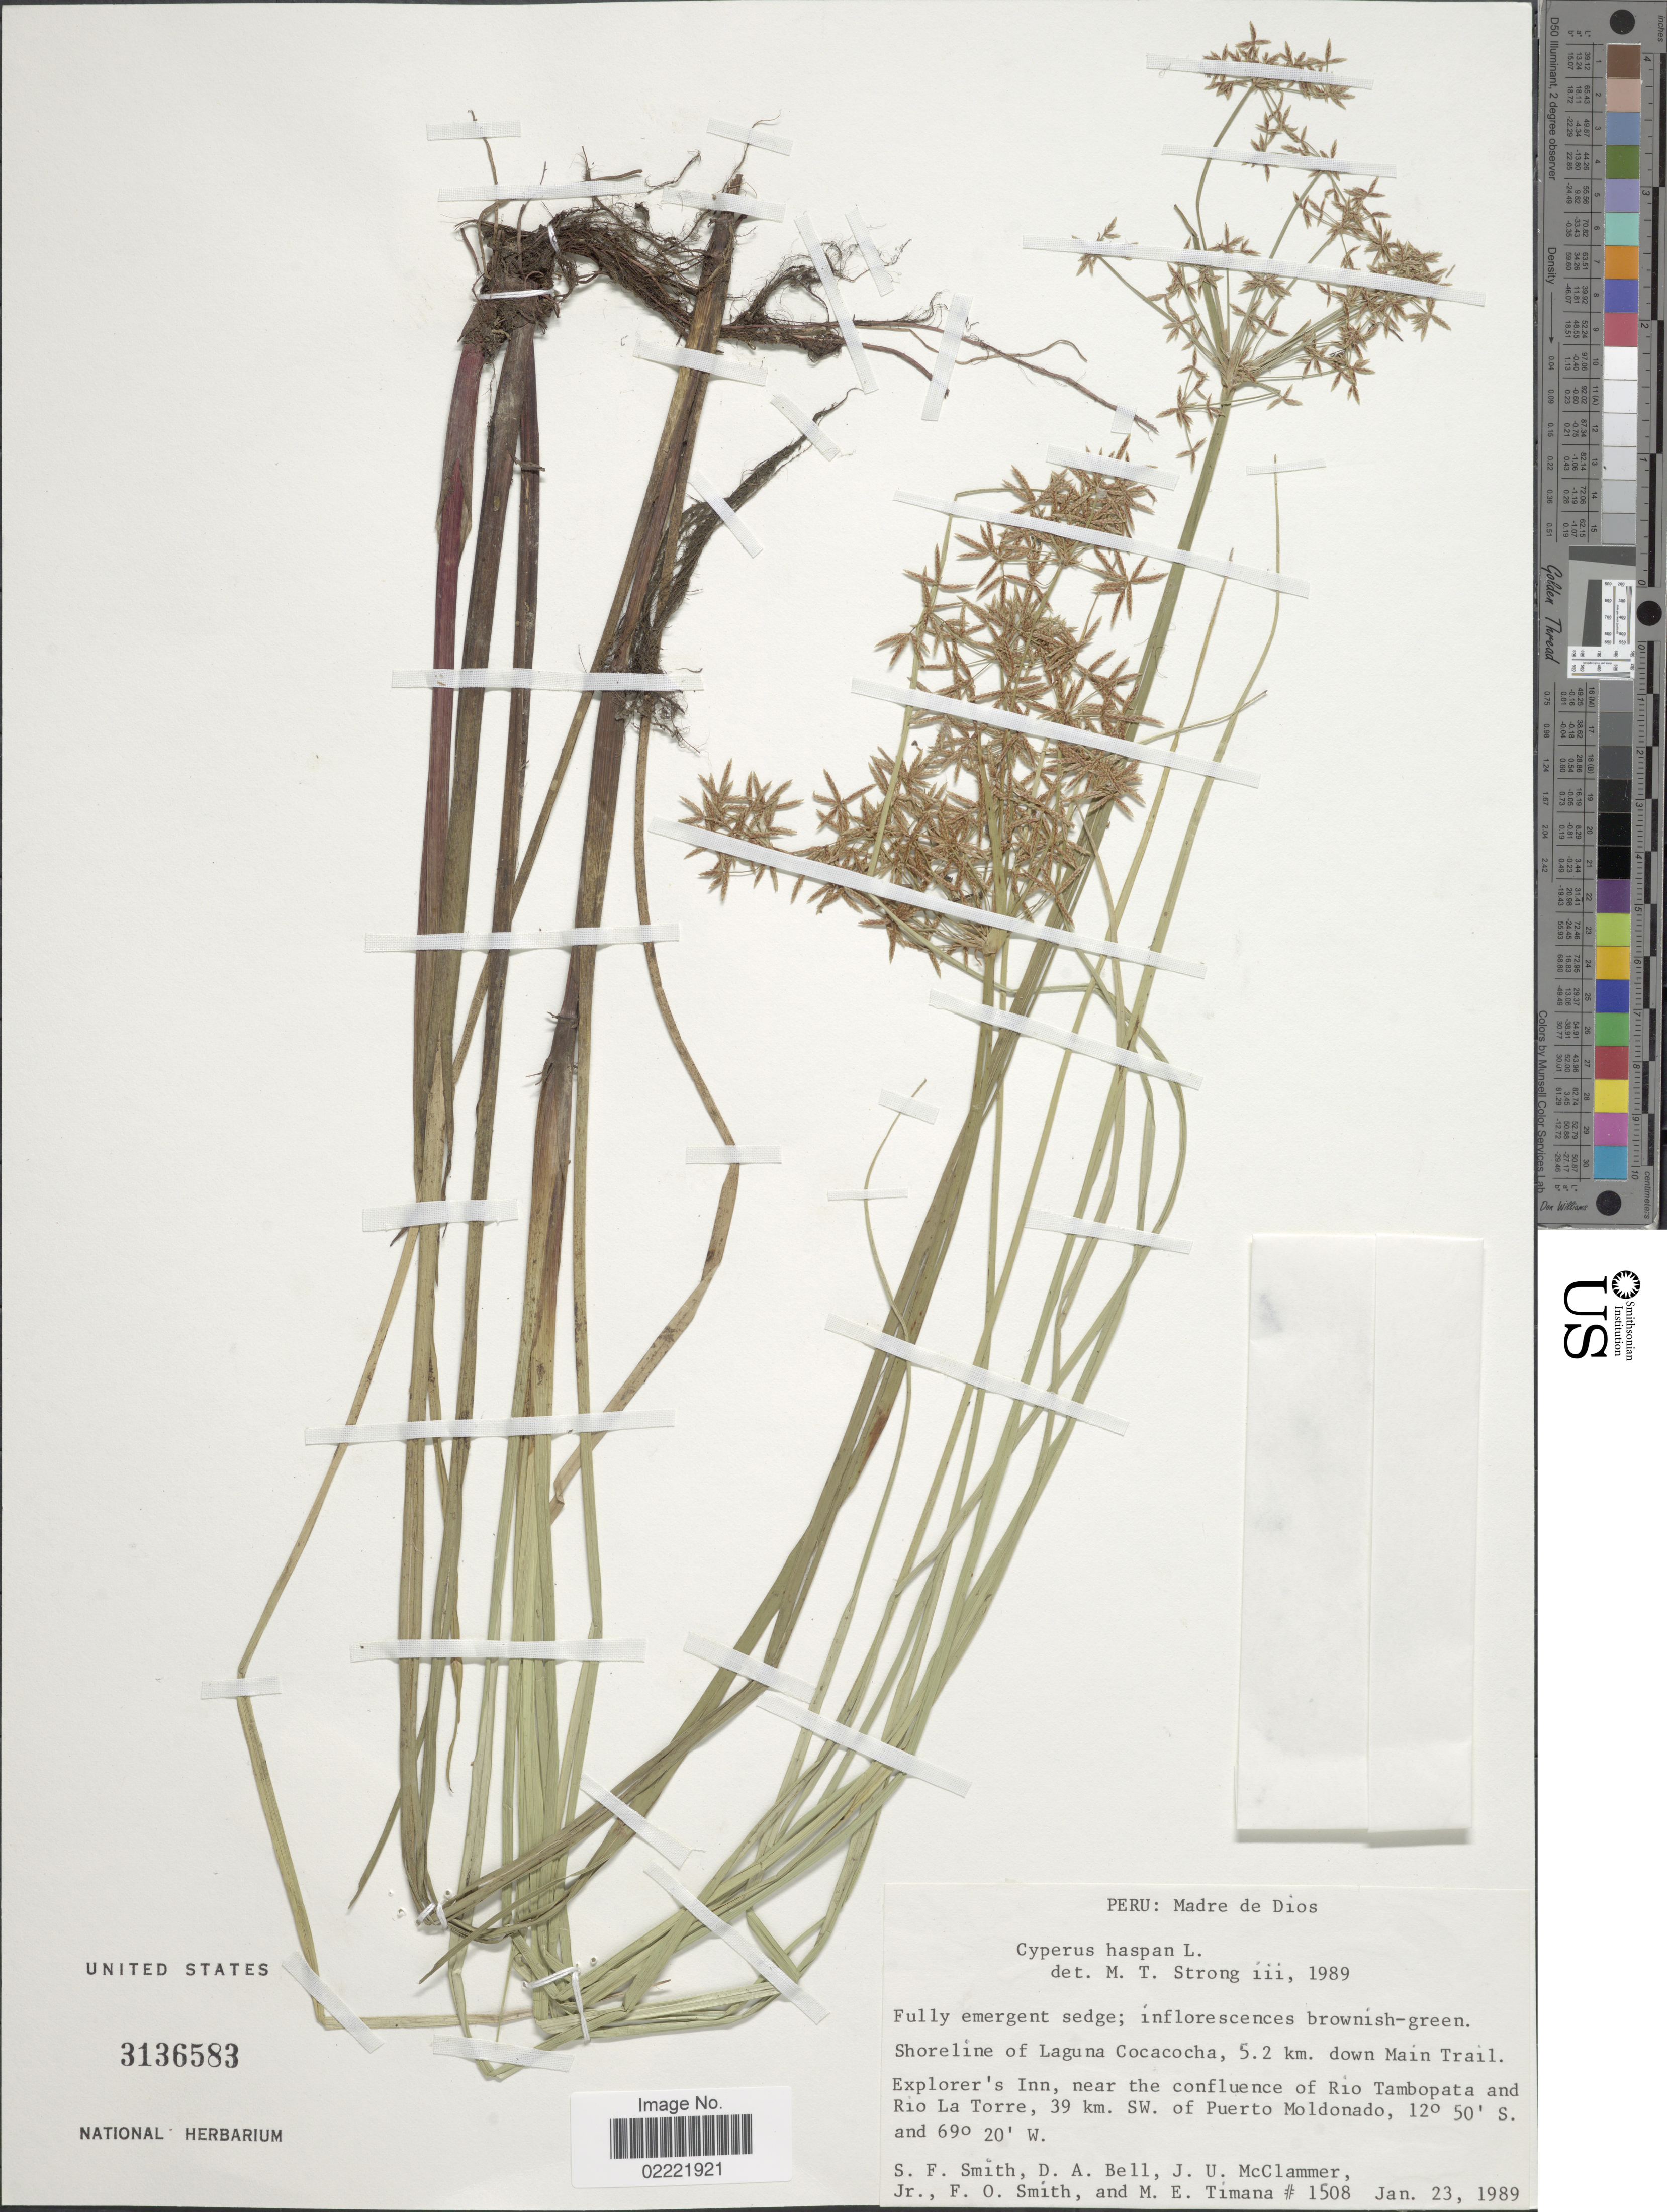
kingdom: Plantae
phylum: Tracheophyta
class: Liliopsida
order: Poales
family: Cyperaceae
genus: Cyperus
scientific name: Cyperus haspan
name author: L.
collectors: S.F. Smith, D. A. Bell, J. McClammer Jr. & F. Smith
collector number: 1508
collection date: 1989-01-23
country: Peru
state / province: Madre de Dios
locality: Shoreline of Laguna Cocacocha, 5.2 km down in Main Trail, Explorer's Inn, near the confluence of Rio Tambopata and Rio La Torre, 39 km. SW. of Puerto Moldonado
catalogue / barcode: US 3136583